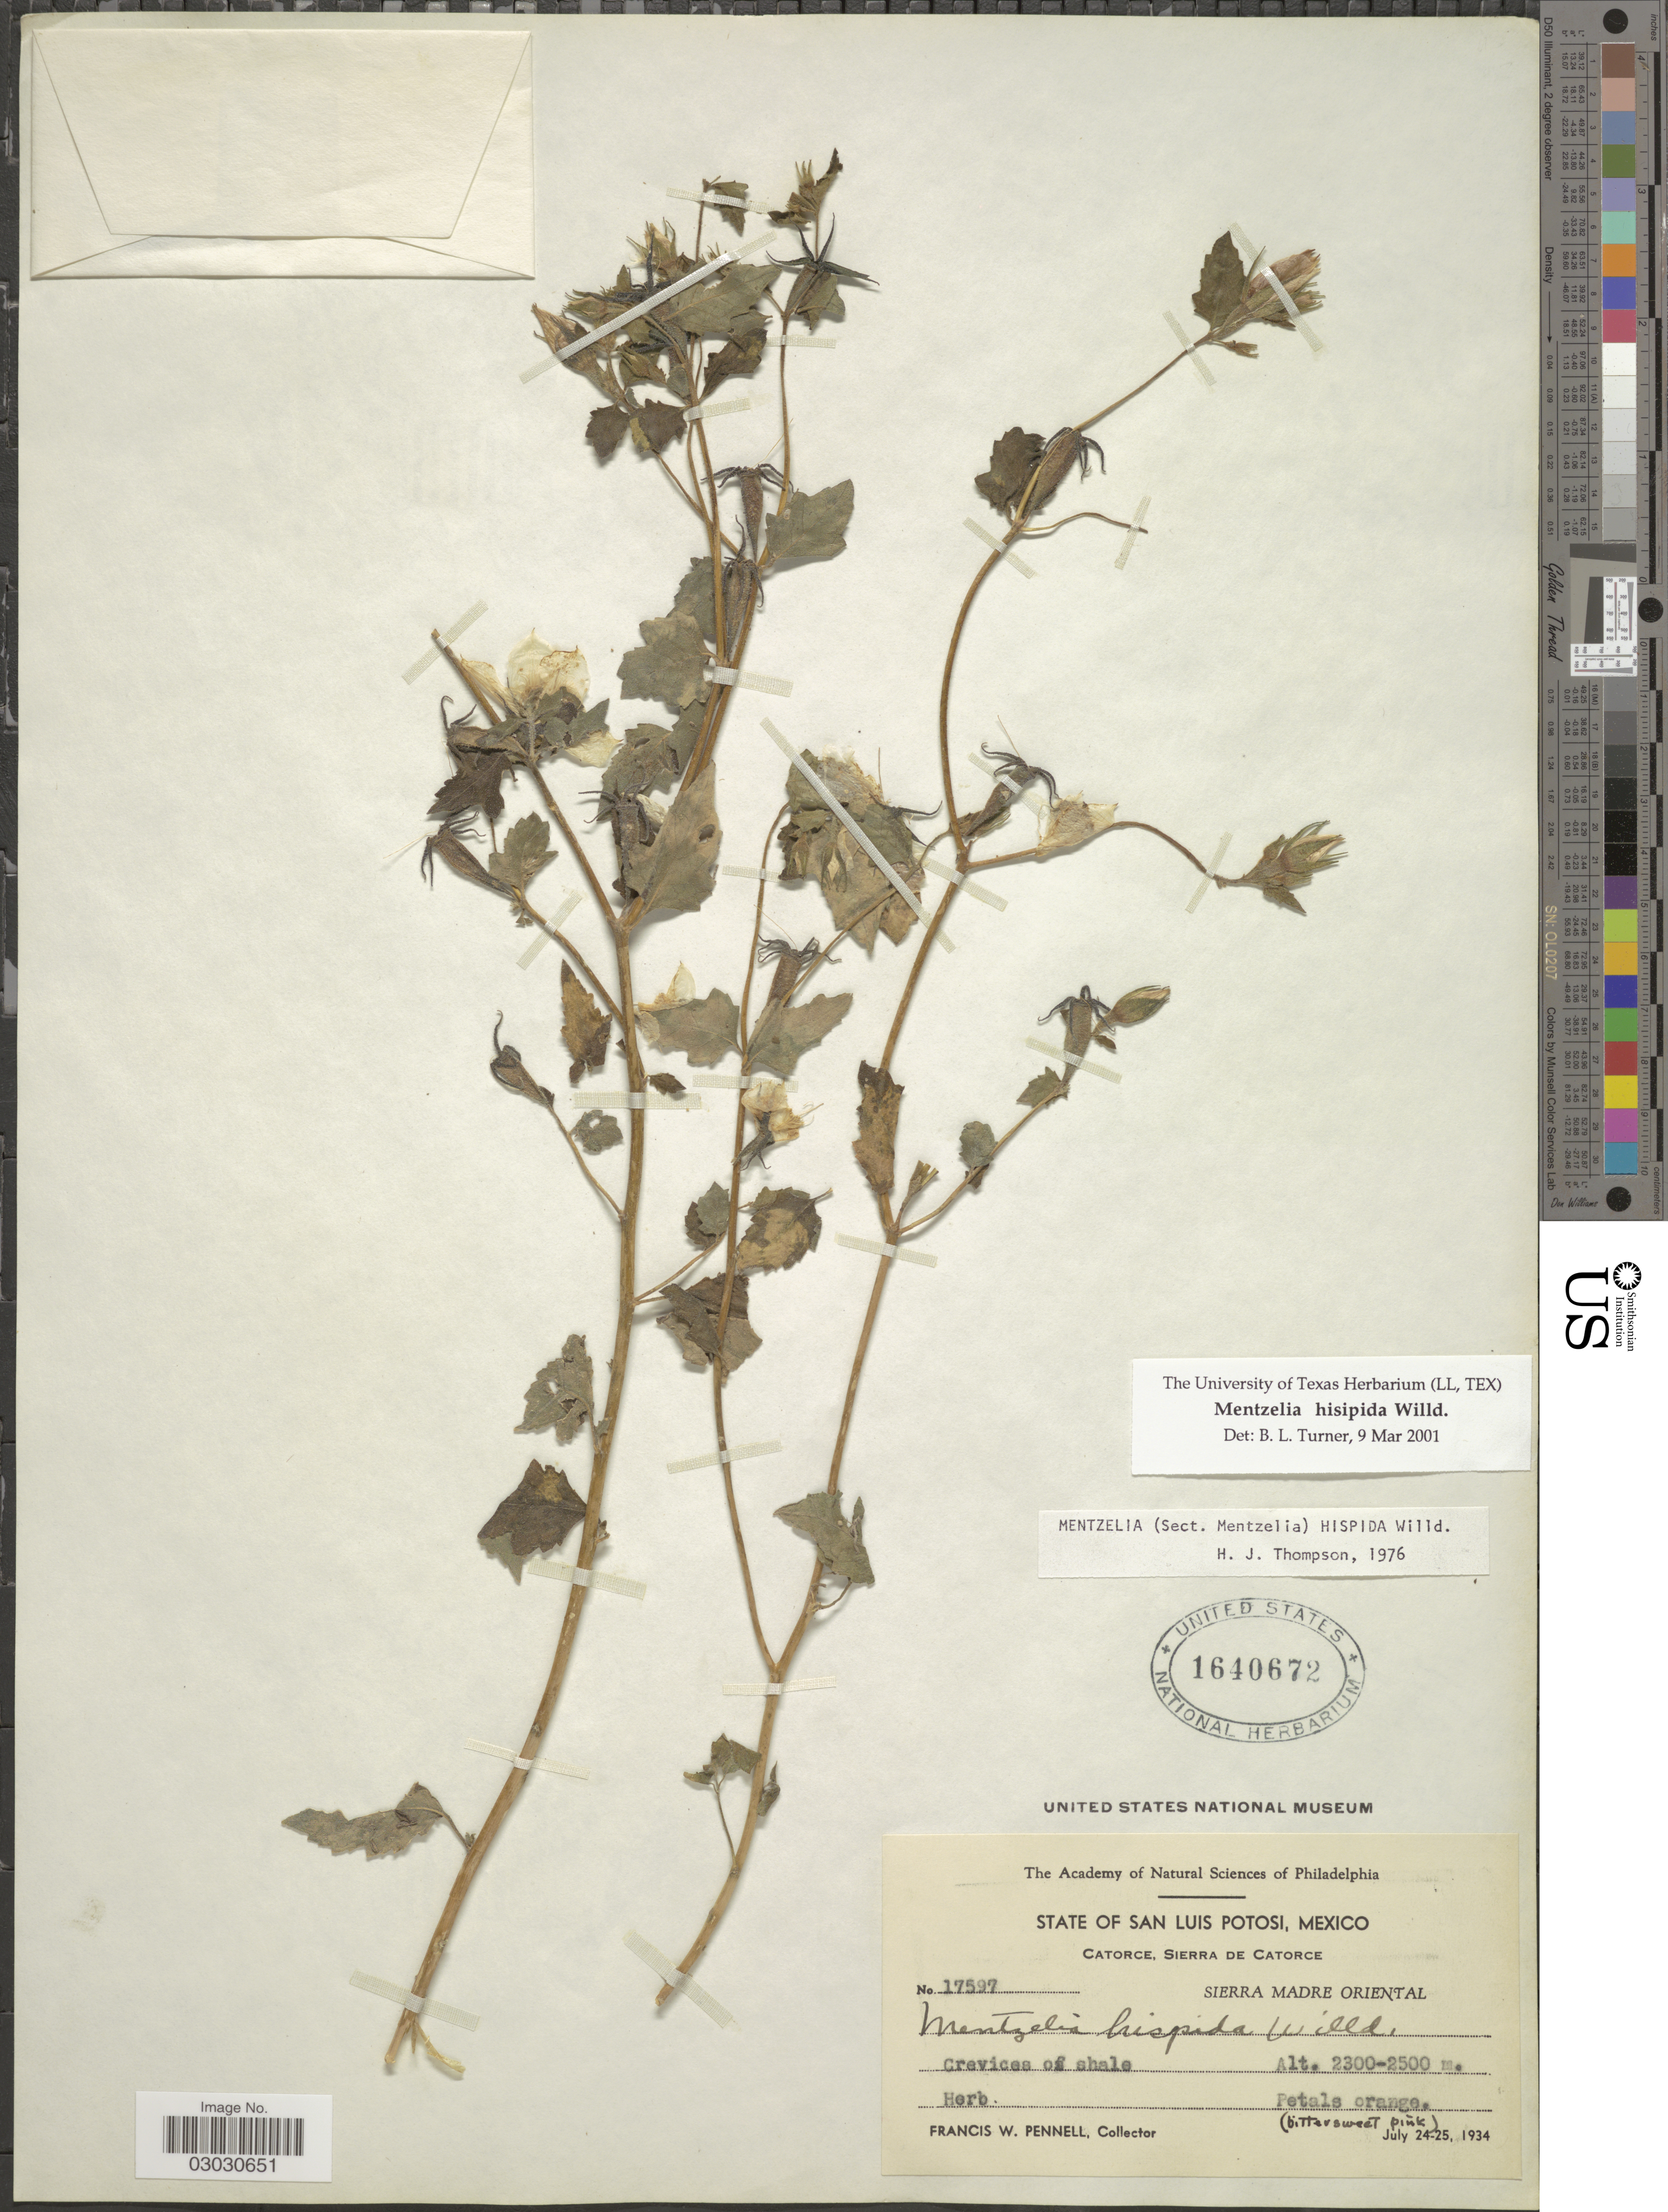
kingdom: Plantae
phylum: Tracheophyta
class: Magnoliopsida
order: Cornales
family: Loasaceae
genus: Mentzelia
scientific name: Mentzelia hispida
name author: Willd.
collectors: F. W. Pennell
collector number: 17597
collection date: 1934-07-24/1934-07-25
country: Mexico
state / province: San Luis Potosí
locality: Sate of San Luis Potosi. Catorce, Sierra de Catorce. Sierra Madre Oriental.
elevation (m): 2300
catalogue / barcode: US 1640672